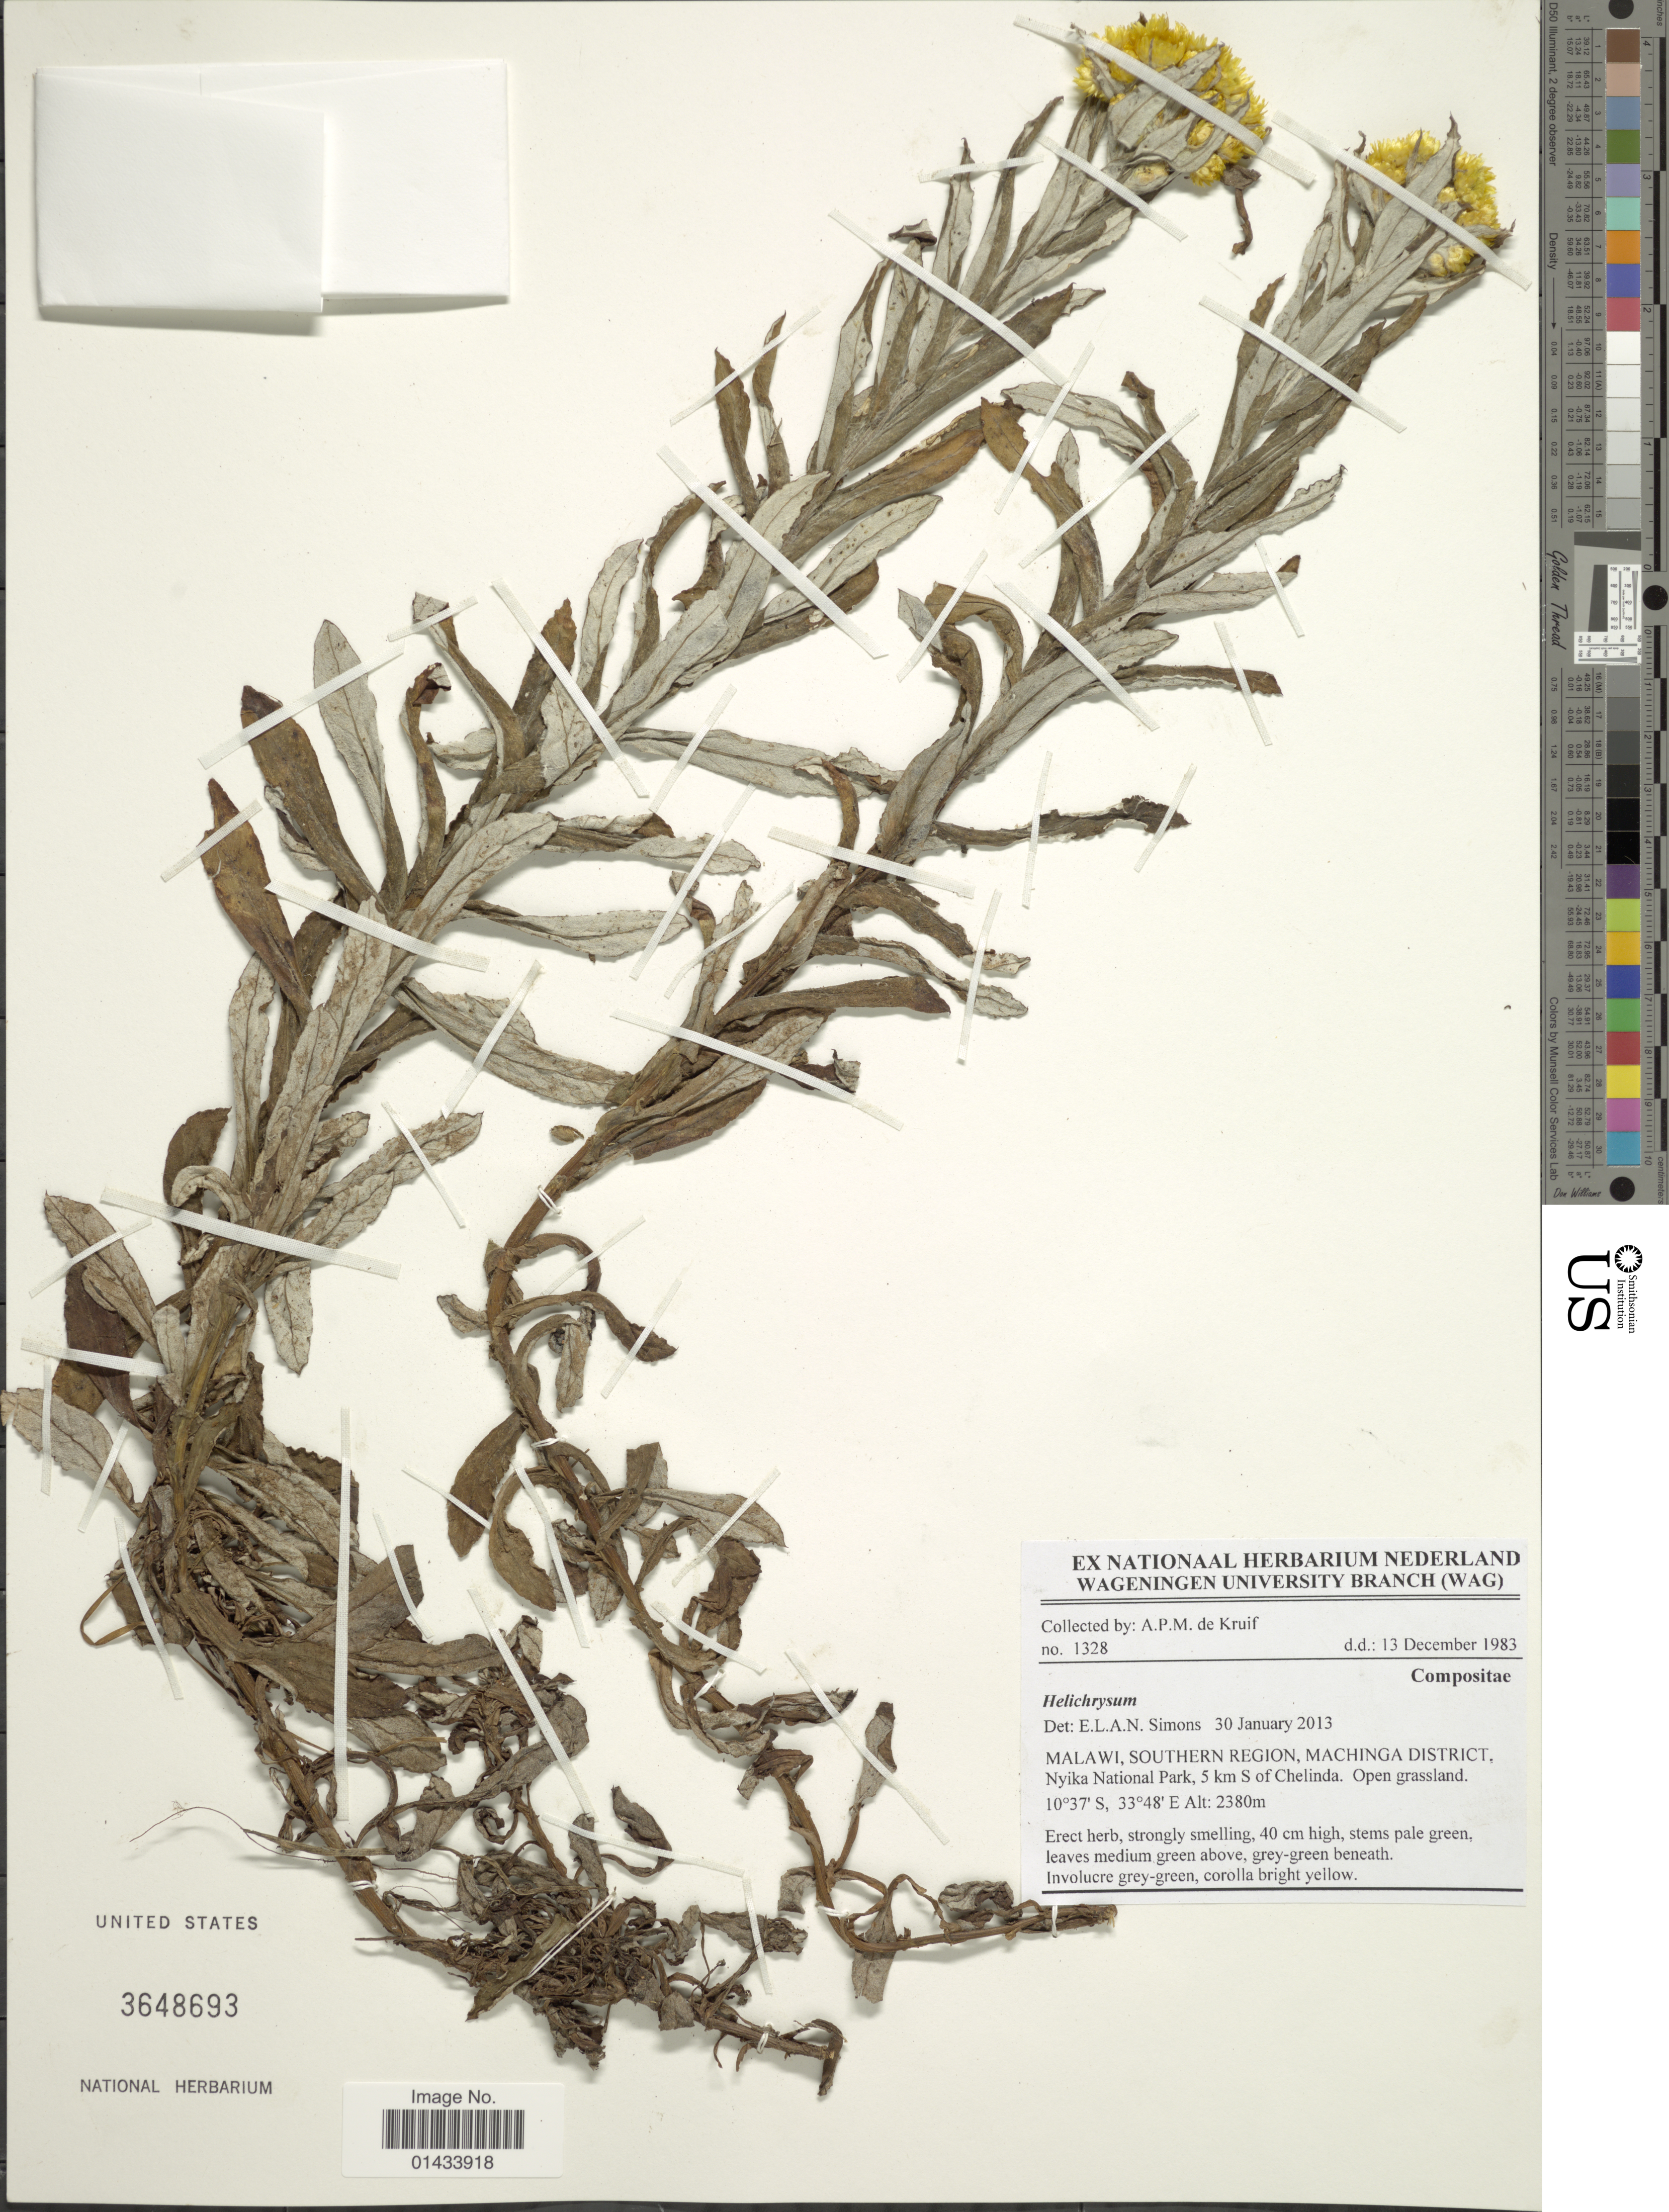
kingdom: Plantae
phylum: Tracheophyta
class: Magnoliopsida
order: Asterales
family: Asteraceae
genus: Helichrysum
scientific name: Helichrysum sp.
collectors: A. P. de Kruif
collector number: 1328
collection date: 1983-12-13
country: Malawi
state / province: Southern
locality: Machinga District, Nyika National Park, 5 km S of Chelinda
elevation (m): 2380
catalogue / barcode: US 3648693